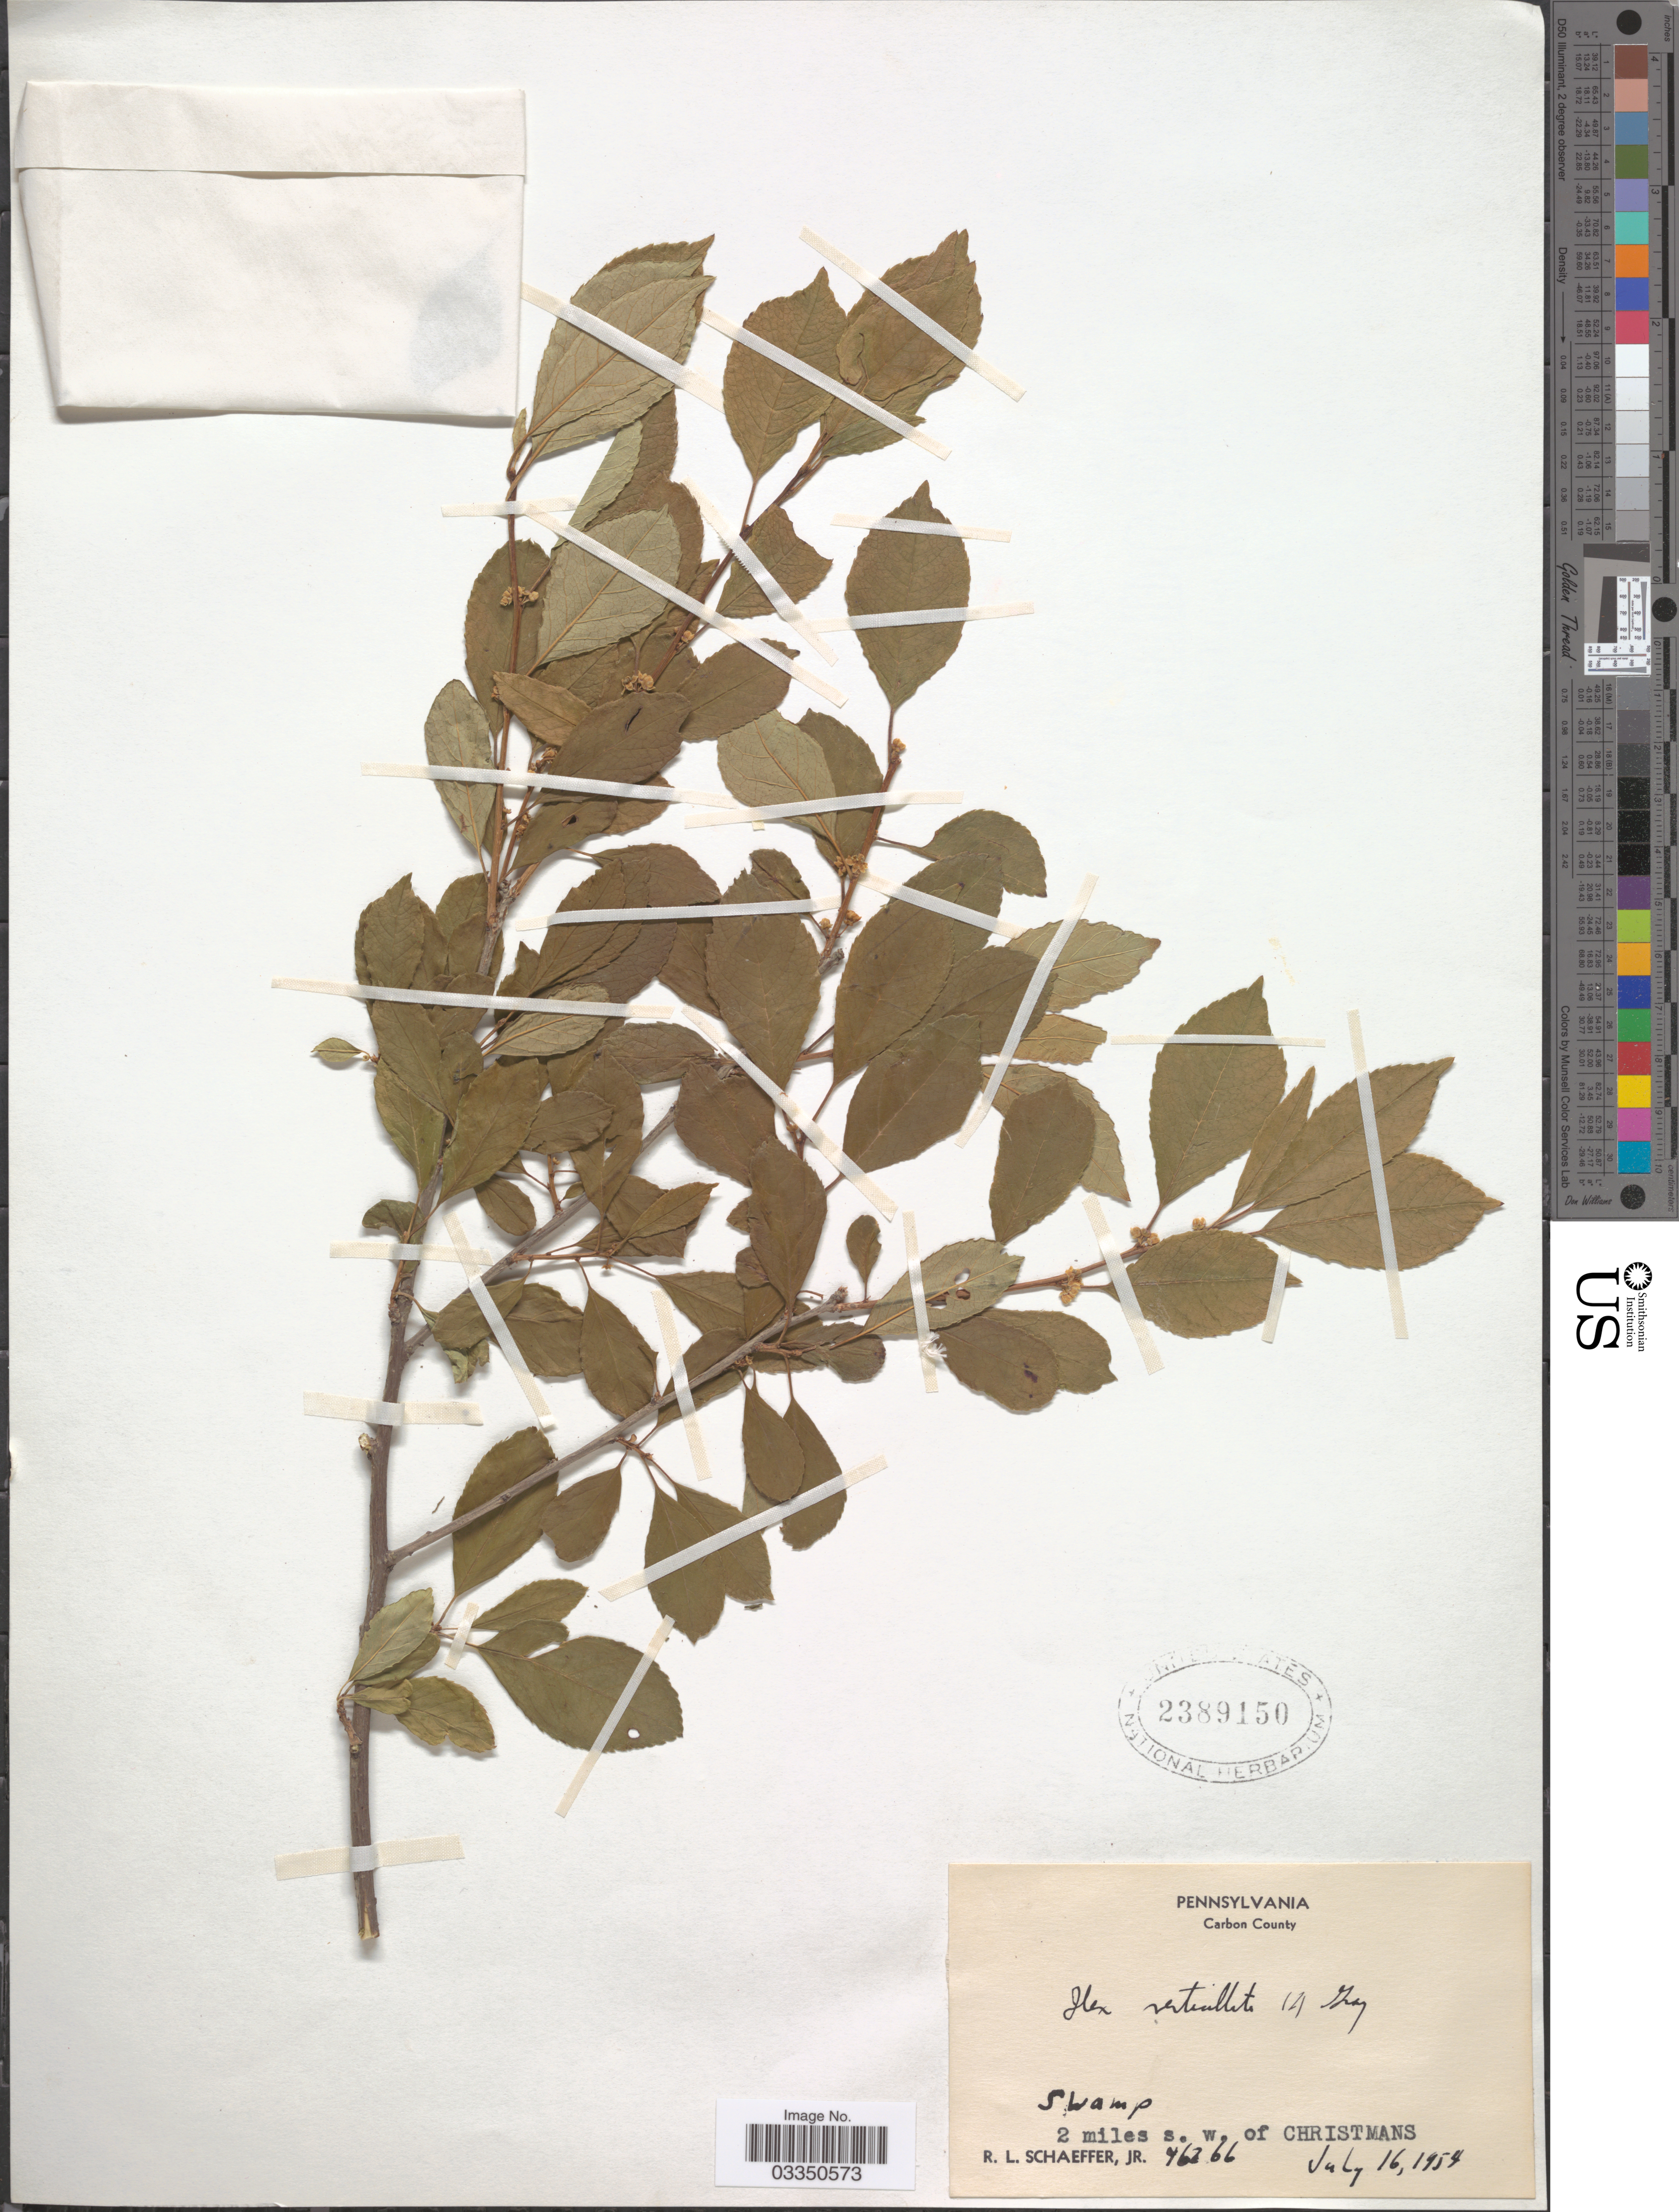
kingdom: Plantae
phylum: Tracheophyta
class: Magnoliopsida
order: Aquifoliales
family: Aquifoliaceae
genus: Ilex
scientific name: Ilex verticillata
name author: (L.) A. Gray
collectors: R. L. Schaeffer Jr.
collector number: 46366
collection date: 1954-07-16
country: United States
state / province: Pennsylvania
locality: Carbon County. 2 miles s.w. of Christmans.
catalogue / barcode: US 2389150